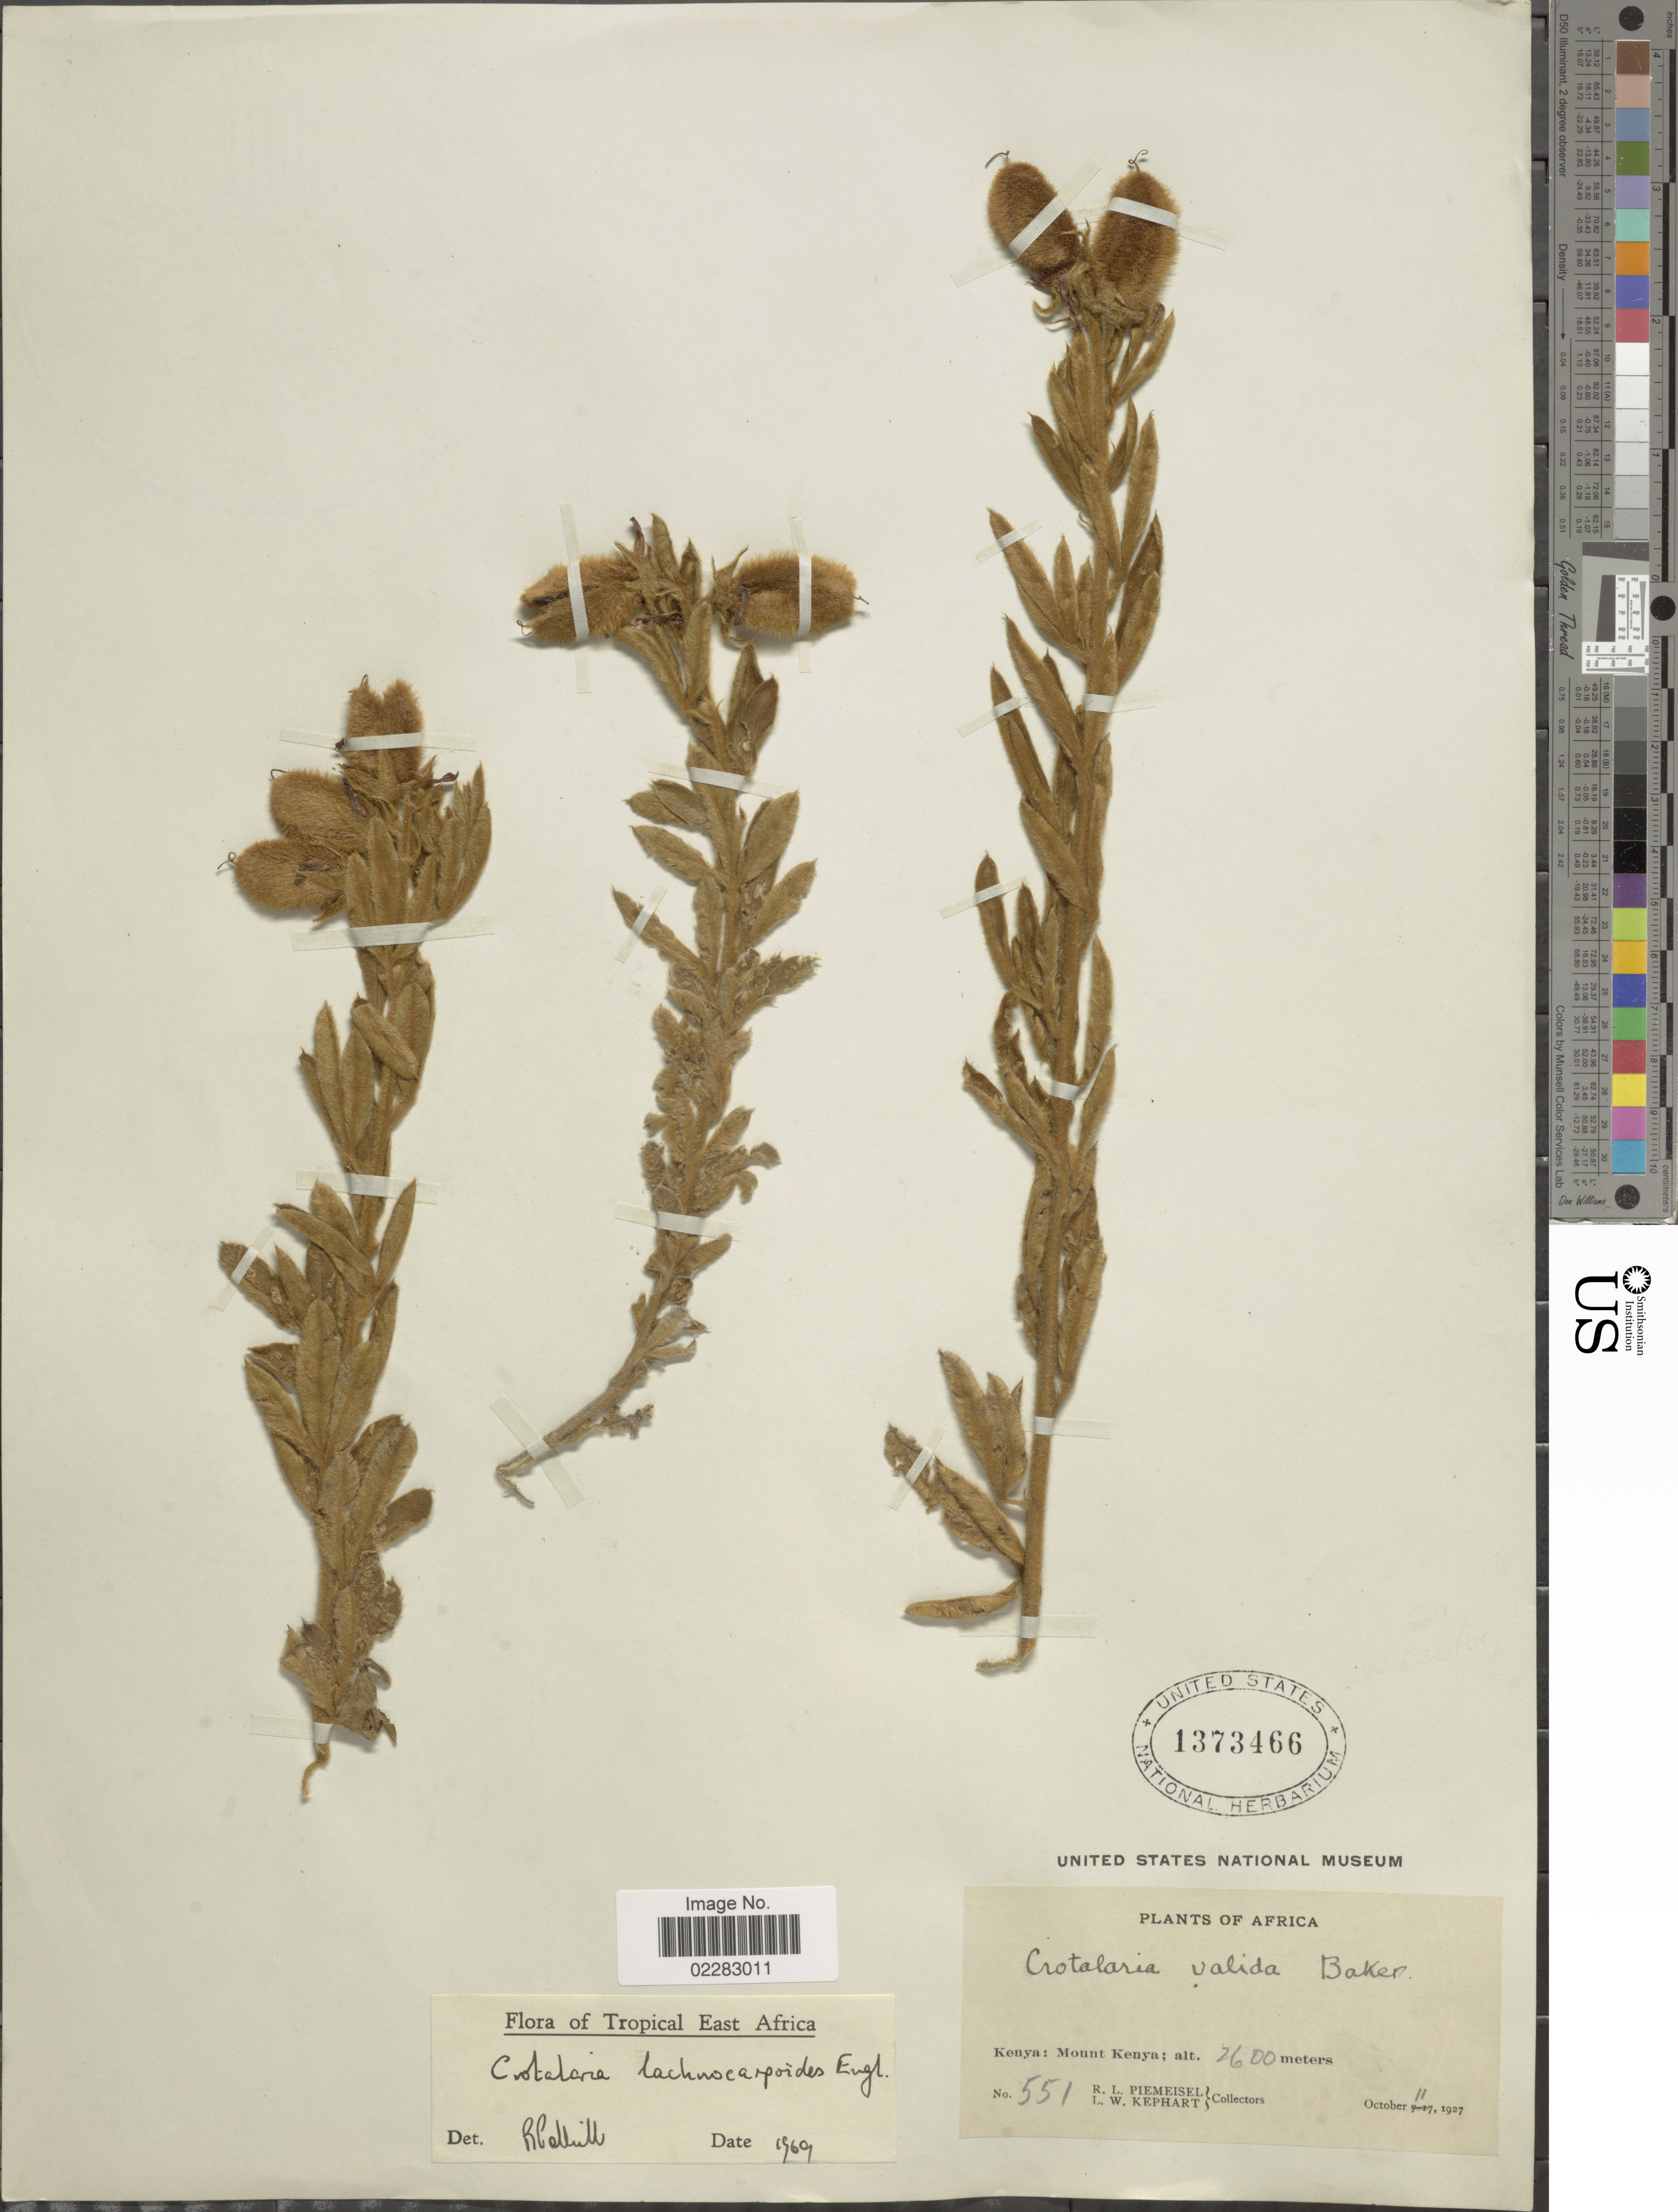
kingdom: Plantae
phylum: Tracheophyta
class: Magnoliopsida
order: Fabales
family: Fabaceae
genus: Crotalaria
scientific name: Crotalaria lachnocarpoides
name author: Engl.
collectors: R. L. Piemeisel & L. W. Kephart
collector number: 551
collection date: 1927-10-11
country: Kenya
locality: Mount Kenya.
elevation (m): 2600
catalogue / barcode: US 1373466